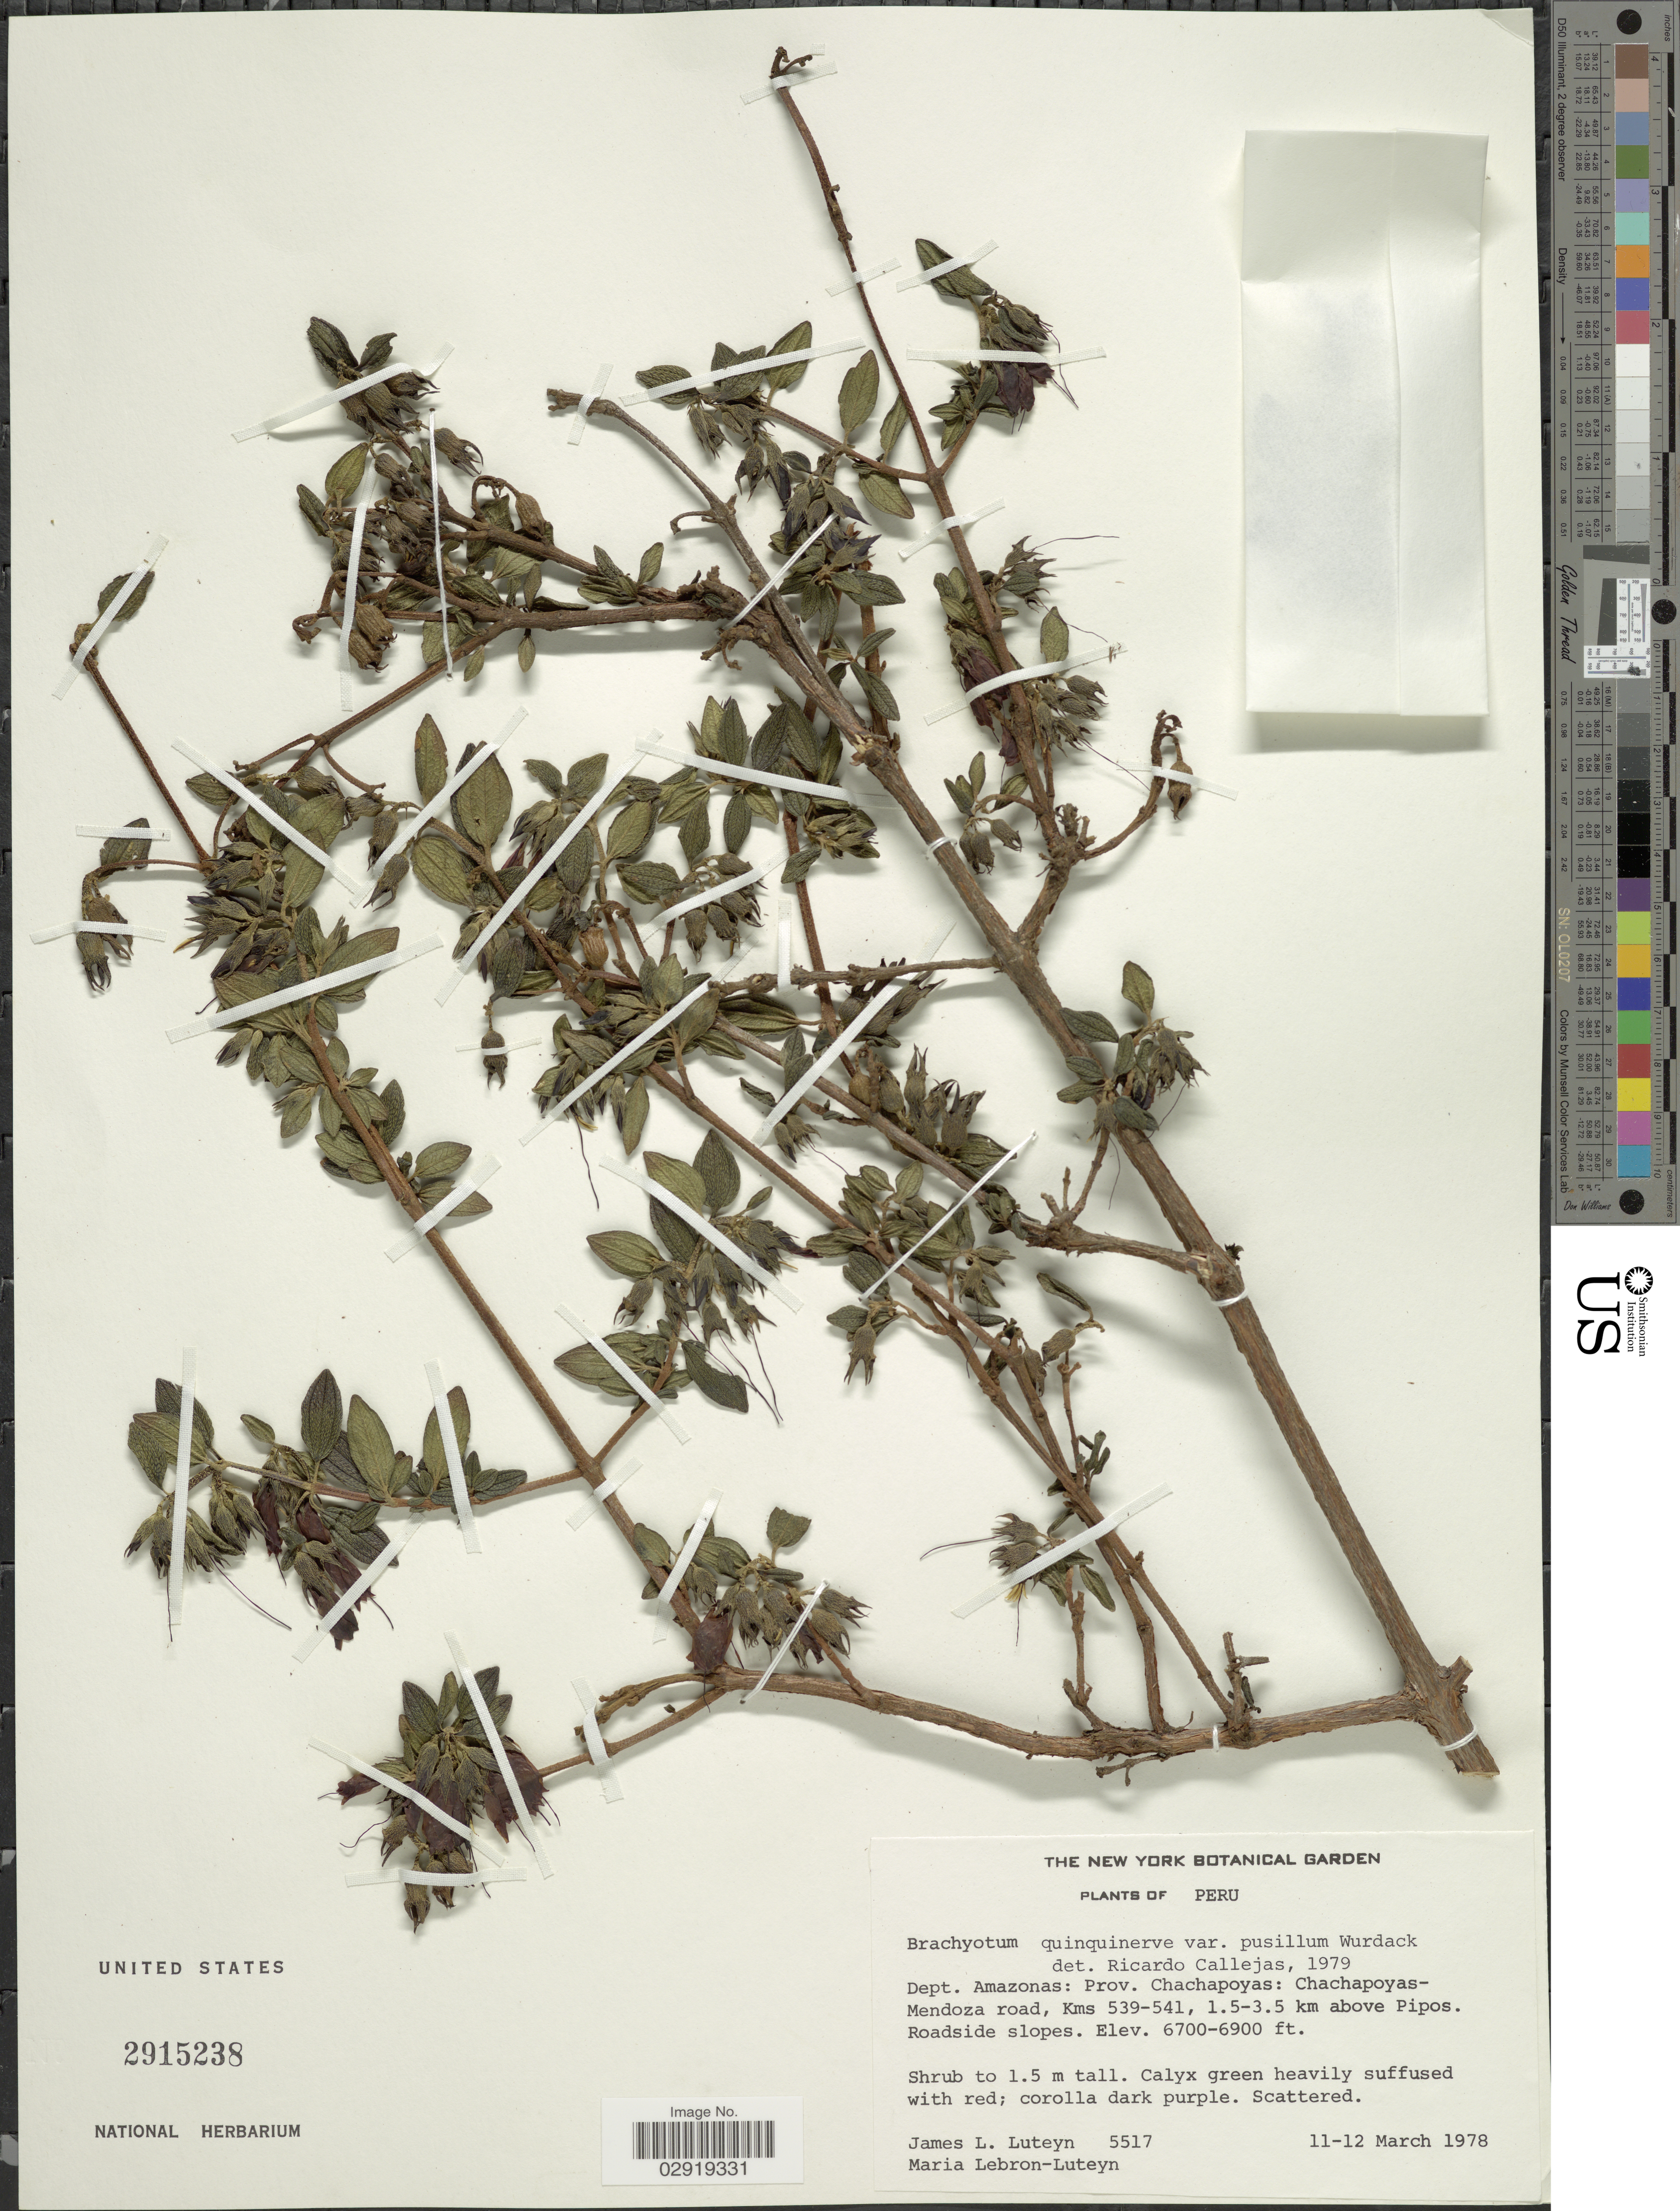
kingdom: Plantae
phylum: Tracheophyta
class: Magnoliopsida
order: Myrtales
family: Melastomataceae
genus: Brachyotum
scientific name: Brachyotum quinquenerve var. pusillum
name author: Wurdack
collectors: J. Luteyn & M. L. Lebrón-Luteyn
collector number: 5517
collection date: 1978-03-11/1978-03-12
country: Peru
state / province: Amazonas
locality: Dept. Amazonas: Prov. Chachapoyas: Chachapoyas-Mendoza road, Kms 539-541, 1.5-3.5 km above Pipos.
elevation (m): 2042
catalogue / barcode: US 2915238